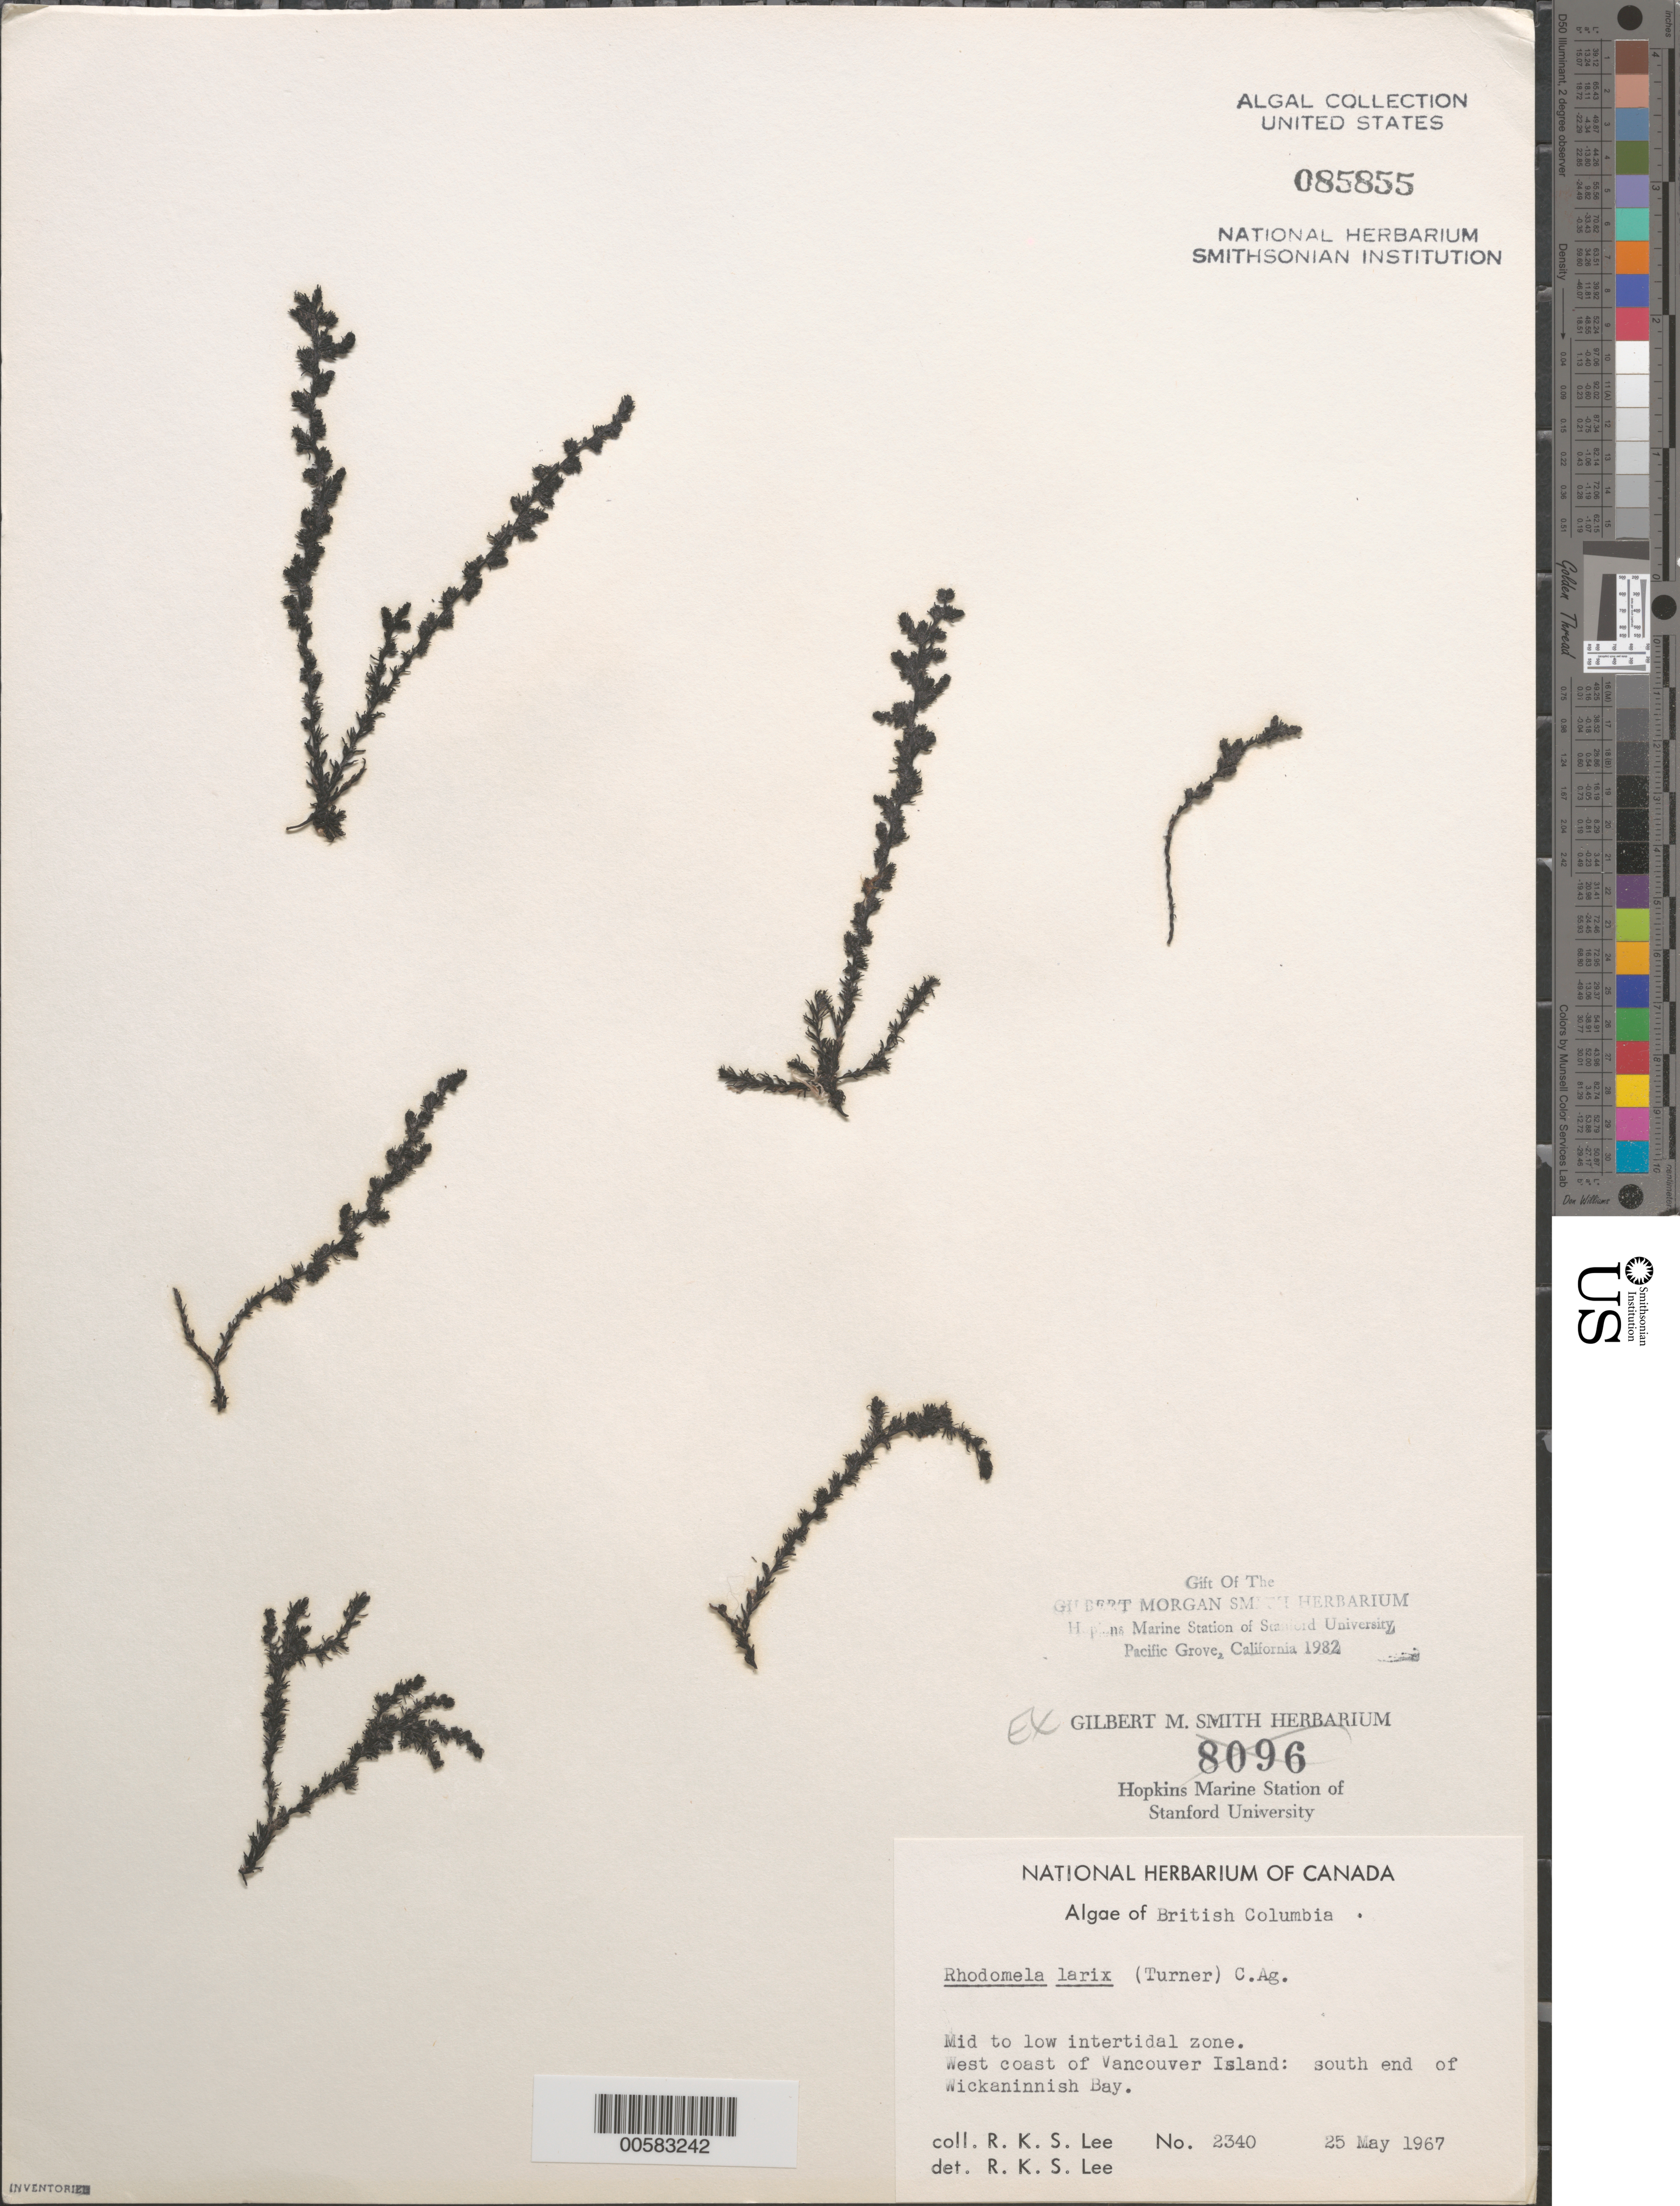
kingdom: Plantae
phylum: Rhodophyta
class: Florideophyceae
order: Ceramiales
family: Rhodomelaceae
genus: Neorhodomela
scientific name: Neorhodomela larix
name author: (Turner) Masuda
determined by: Algae name updating Project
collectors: R. Lee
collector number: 2340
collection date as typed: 25 May 1967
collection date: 1967-05-25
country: Canada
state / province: British Columbia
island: Vancouver Island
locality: Wickaninnish Bay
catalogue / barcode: US 85855